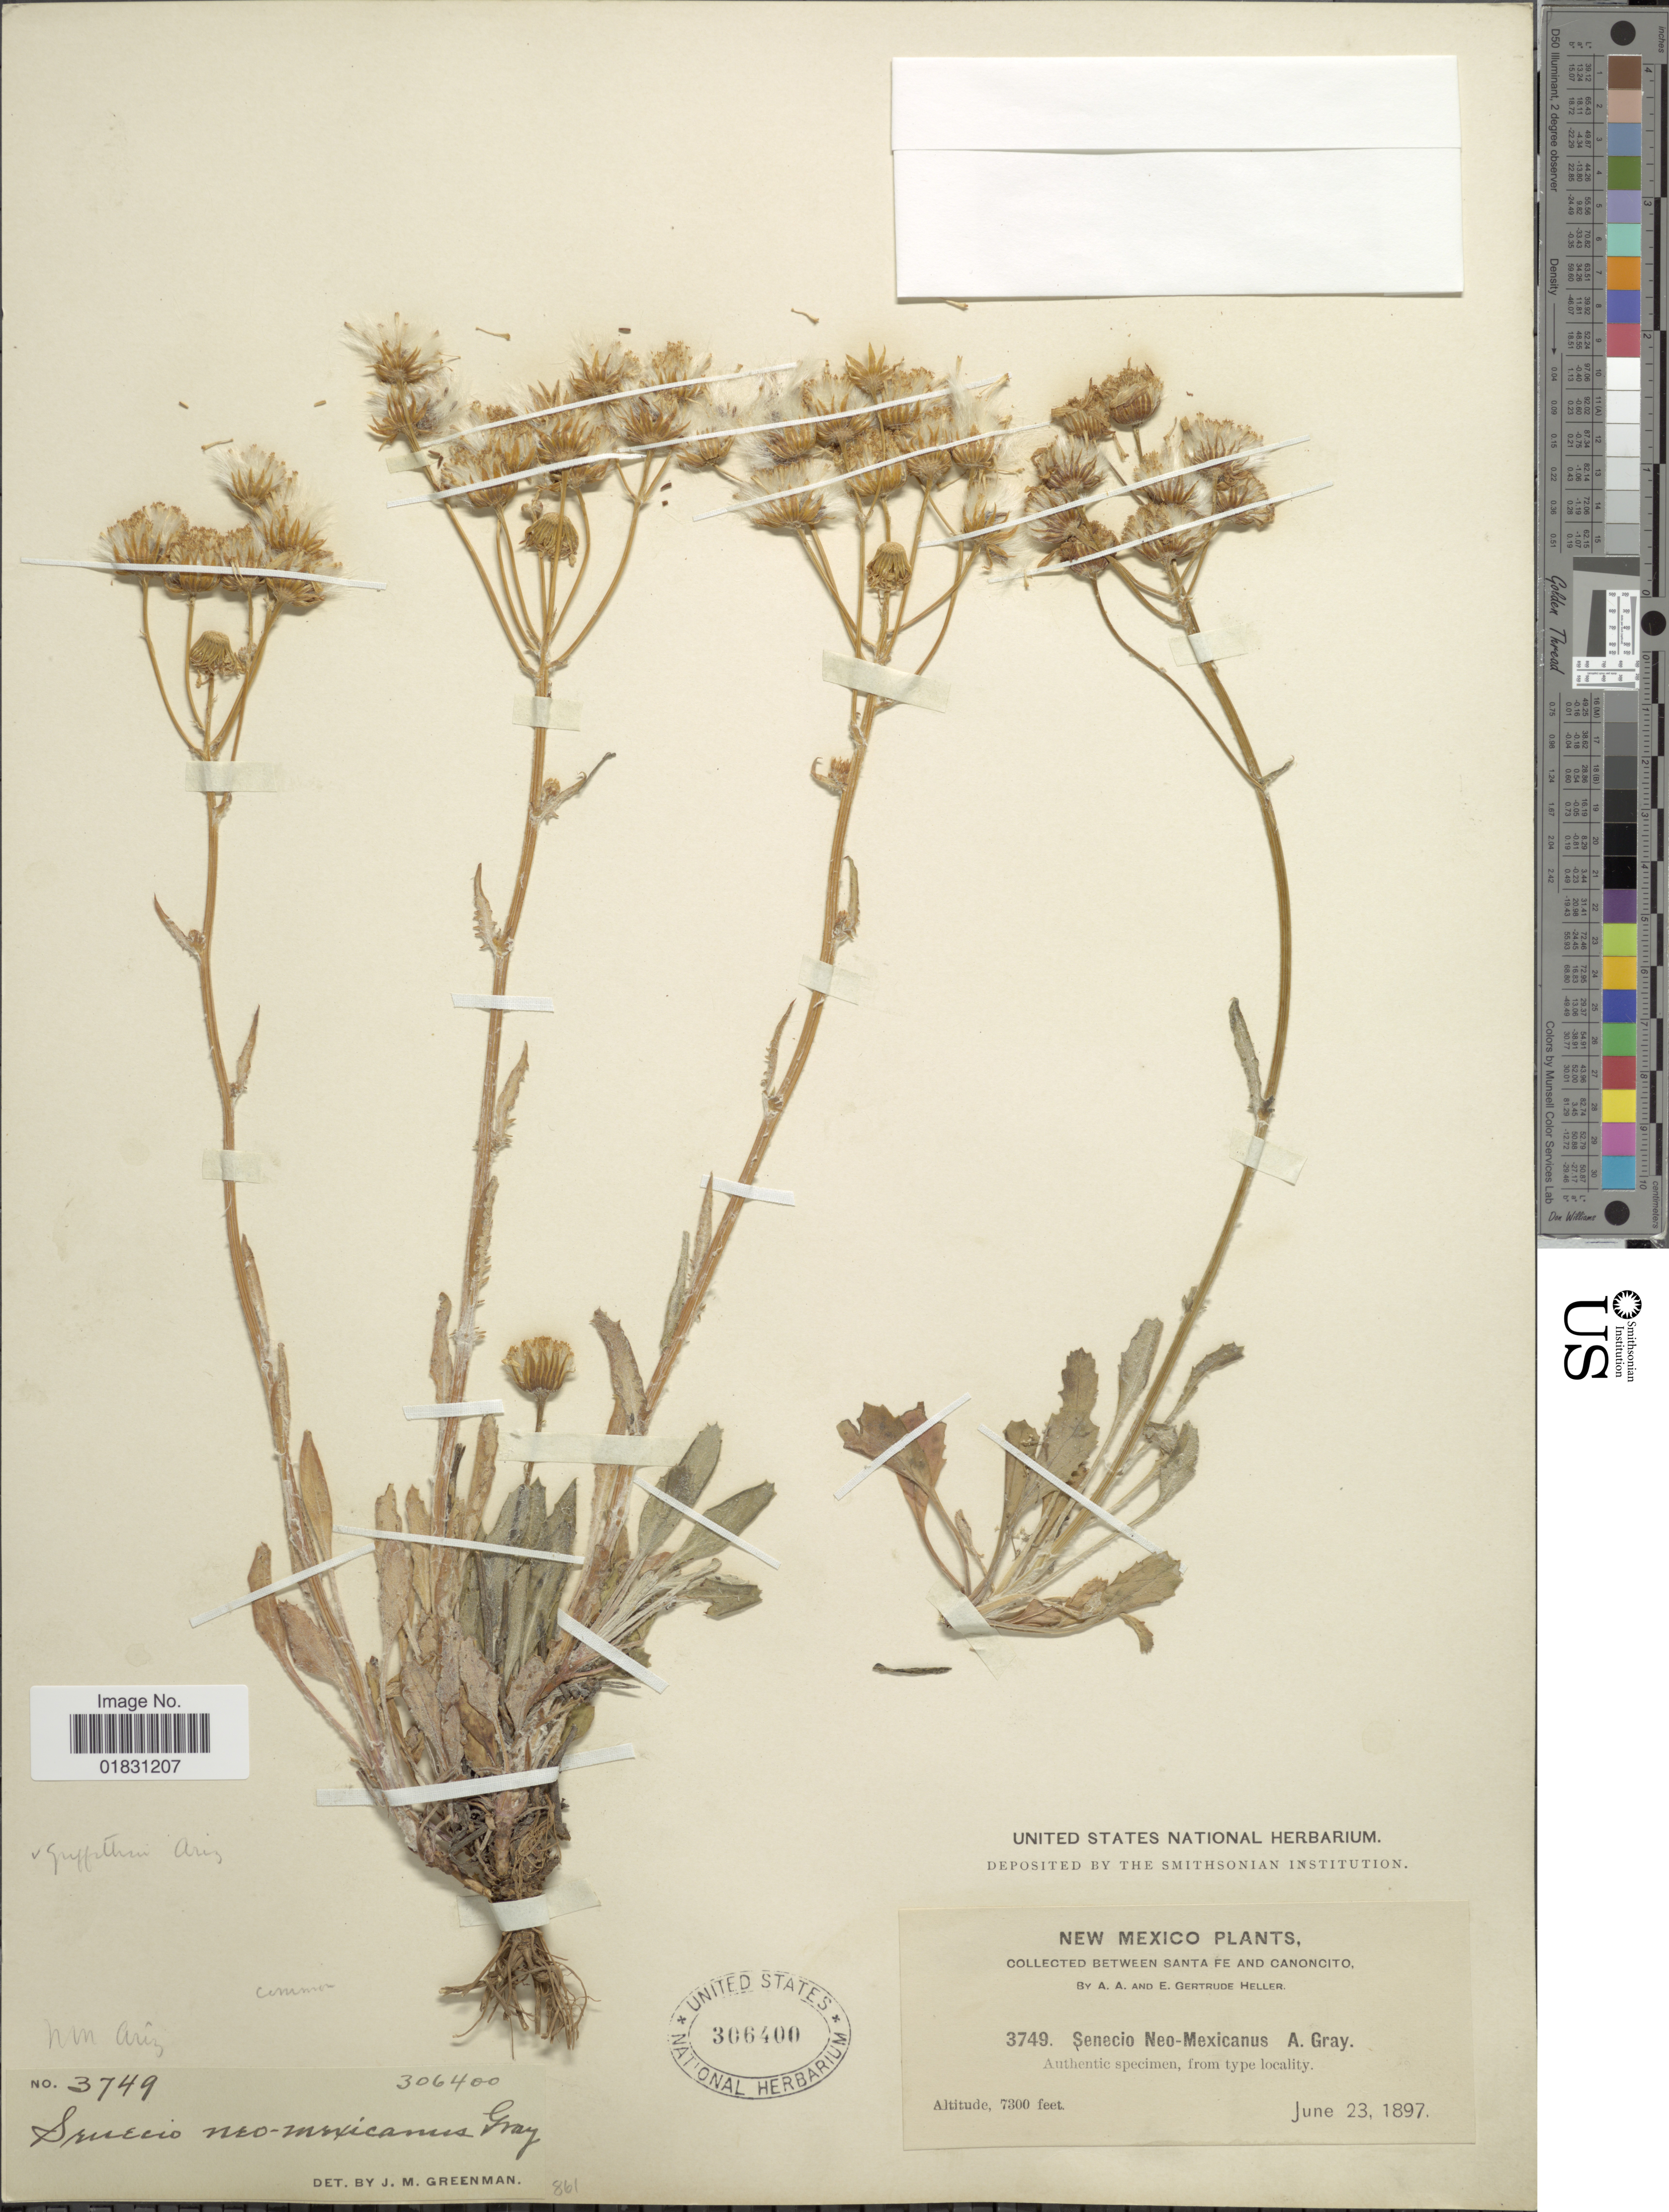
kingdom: Plantae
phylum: Tracheophyta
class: Magnoliopsida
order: Asterales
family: Asteraceae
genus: Packera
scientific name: Packera neomexicana var. neomexicana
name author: (A. Gray) W.A. Weber & Á. Löve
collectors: A. A. Heller & E. G. Heller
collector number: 3749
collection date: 1897-06-23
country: United States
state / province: New Mexico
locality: Between Santa fe and Canocito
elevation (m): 2225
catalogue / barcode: US 306400